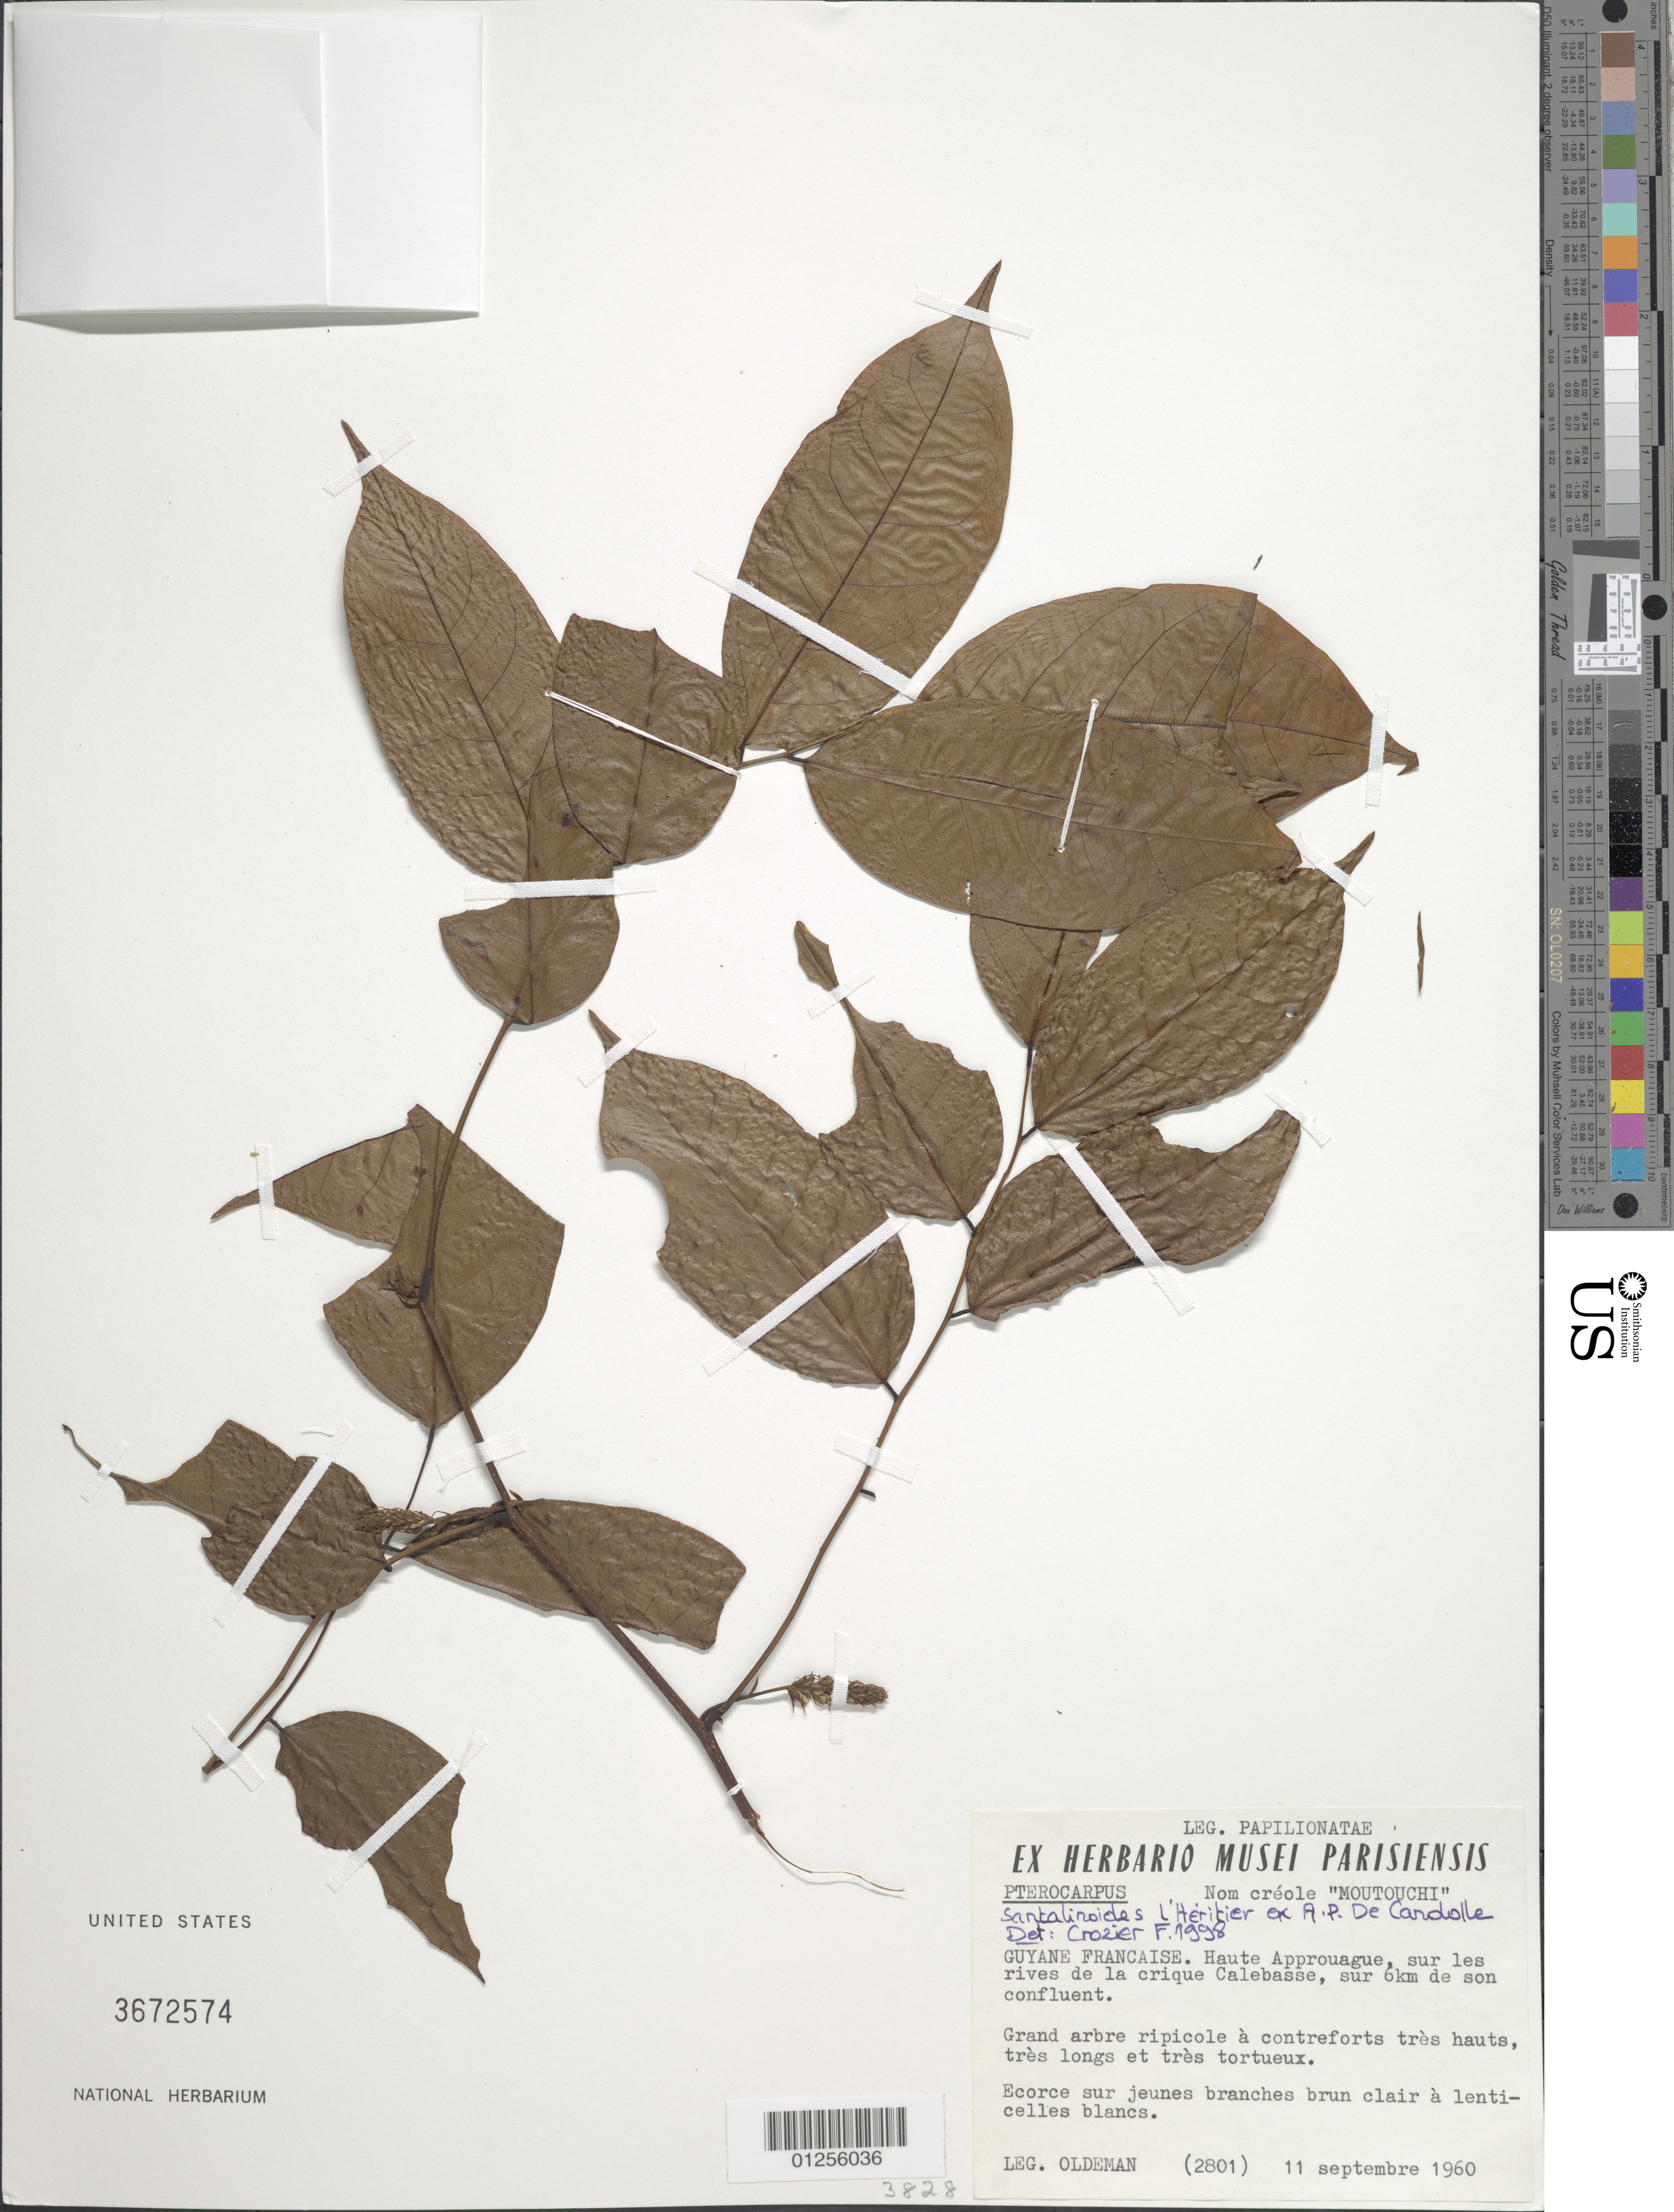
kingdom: Plantae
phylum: Tracheophyta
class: Magnoliopsida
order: Fabales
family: Fabaceae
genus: Pterocarpus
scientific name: Pterocarpus santalinoides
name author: L'Hér. ex DC.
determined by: Crozier, F.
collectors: R. Oldeman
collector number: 2801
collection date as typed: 11 September 1960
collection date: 1960-09-11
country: French Guiana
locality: Haute Approuague, sur les rives de la crique Calebasse, sur 6 km de son confluent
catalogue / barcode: US 3672574